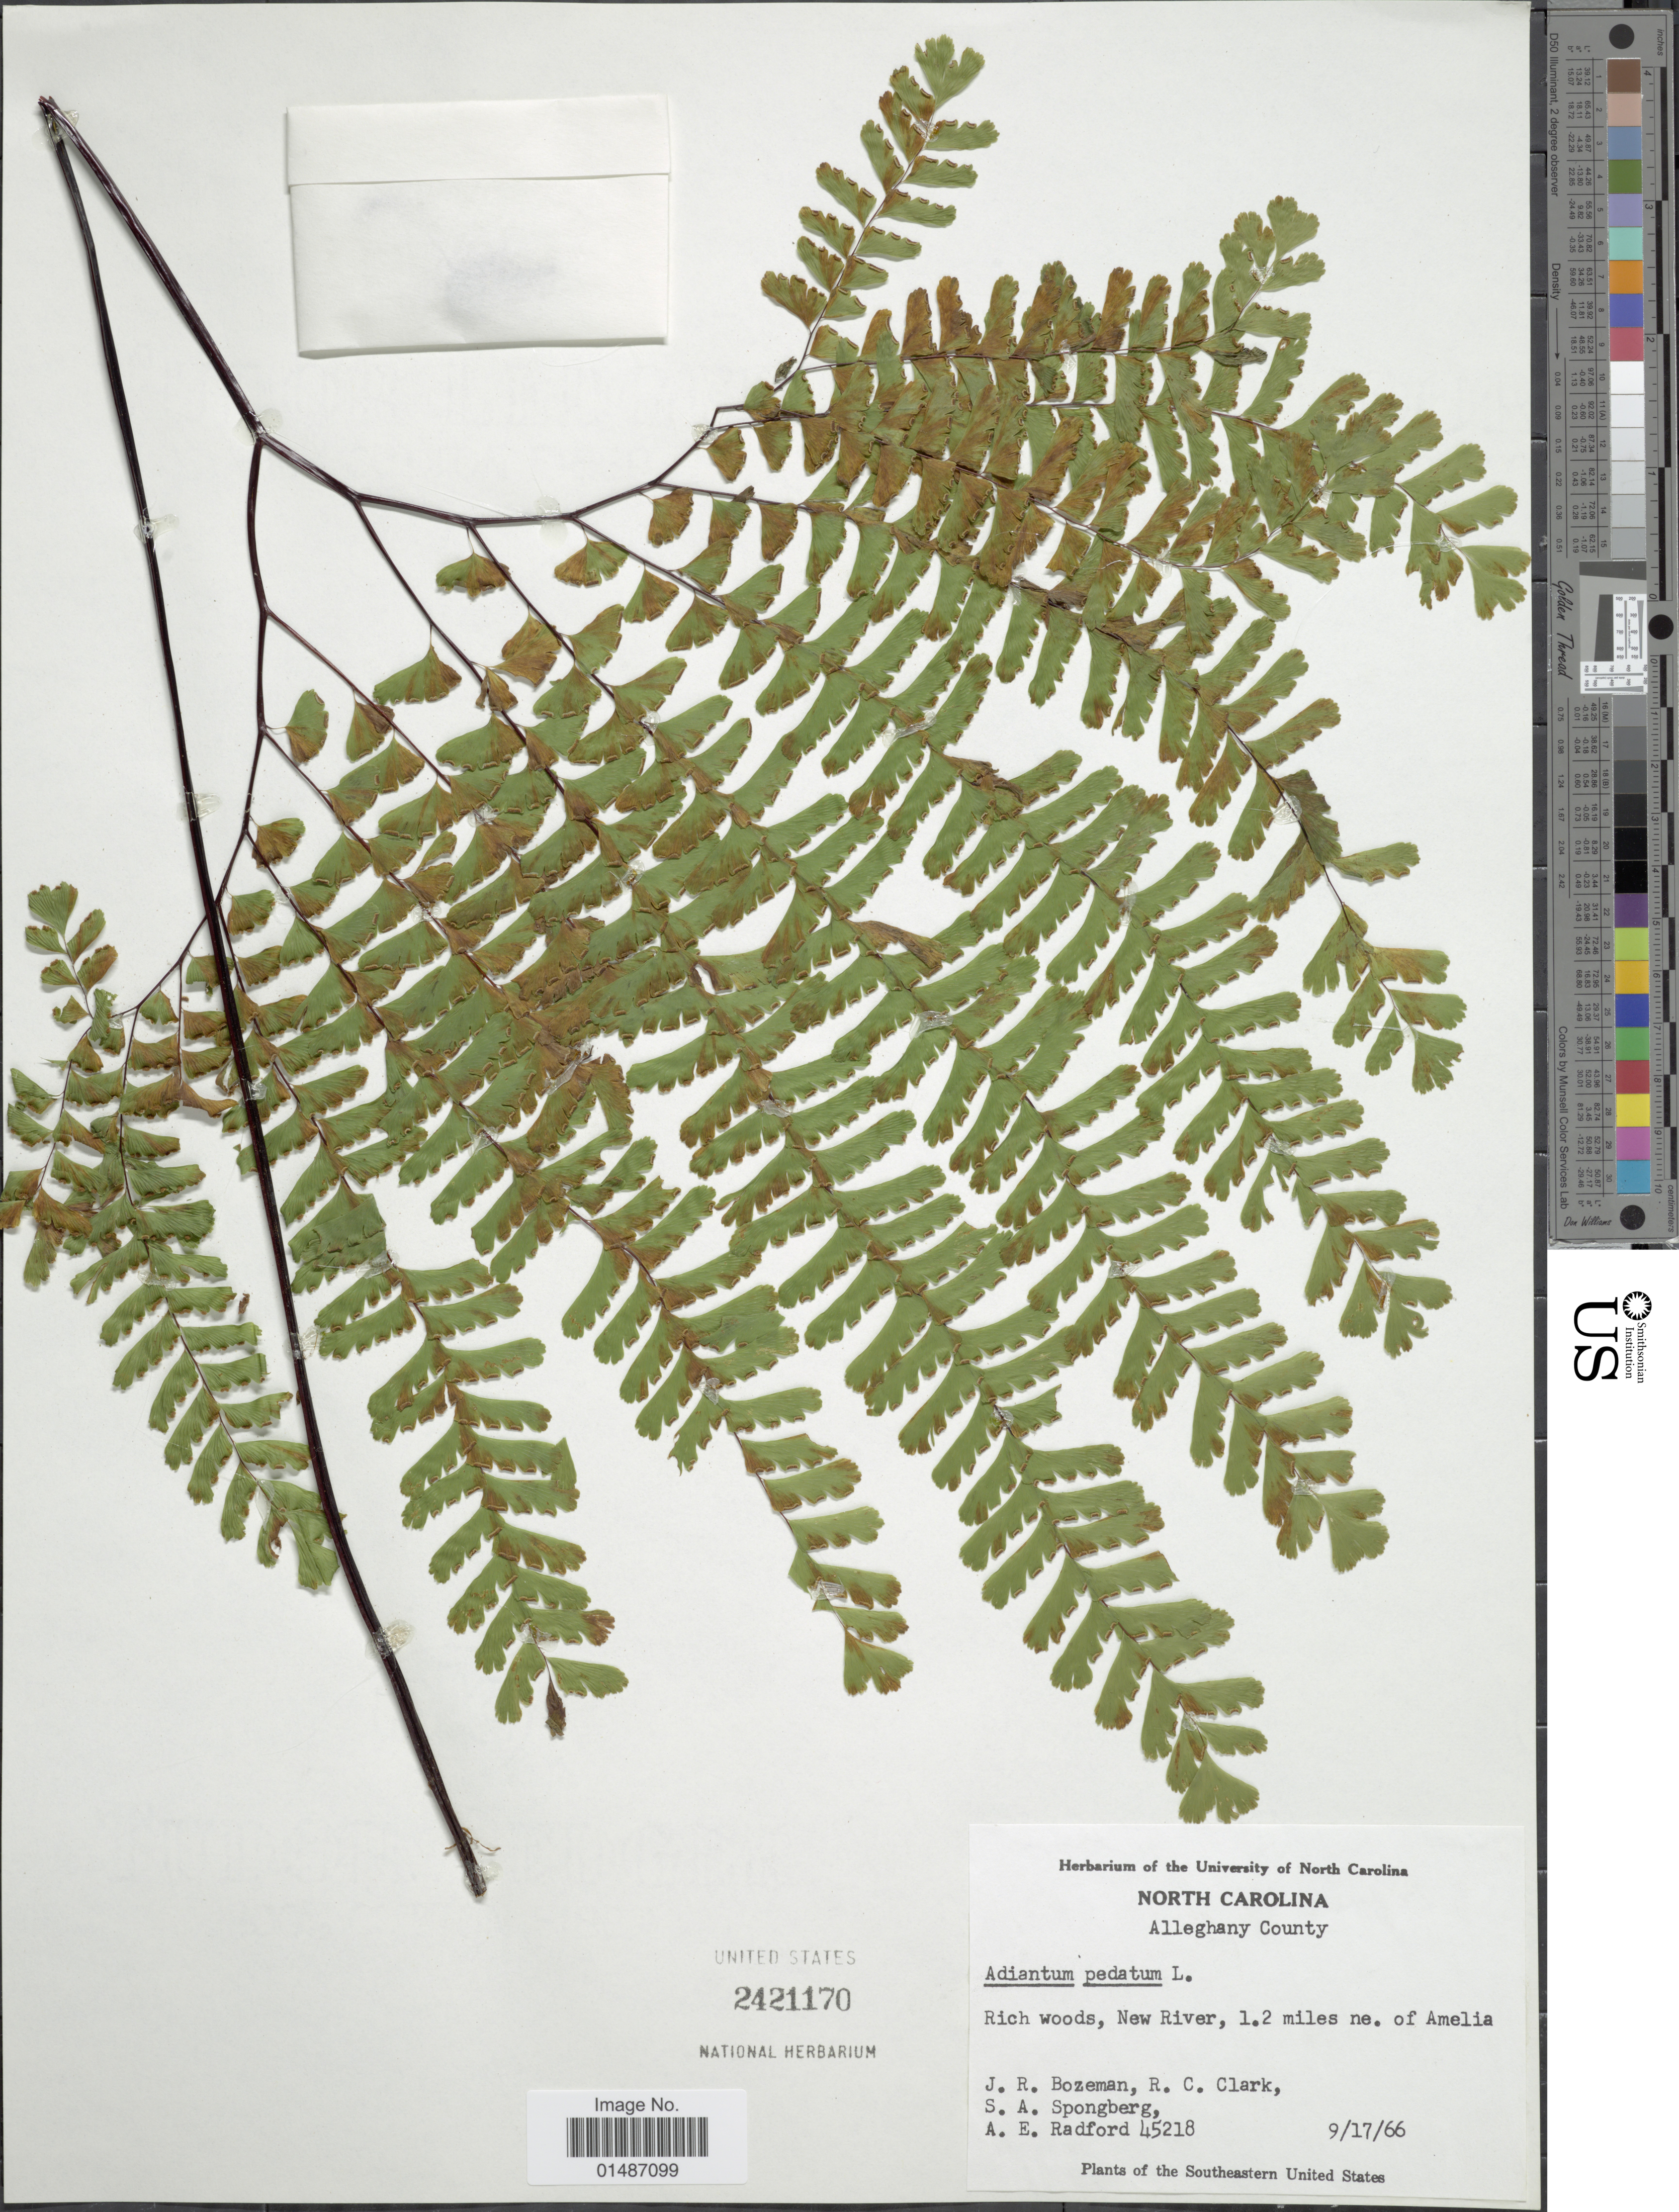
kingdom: Plantae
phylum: Tracheophyta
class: Polypodiopsida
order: Polypodiales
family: Pteridaceae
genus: Adiantum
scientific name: Adiantum pedatum var. pedatum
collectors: J. R. Bozeman, R. C. Clark, S. A.Spongberg & A. E. Radford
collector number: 45218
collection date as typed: Transcribed d/m/y: 17/9/66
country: United States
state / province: North Carolina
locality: Alleghany County. Rich woods, New River, 1.2 miles ne. of Amelia. Southeastern United States.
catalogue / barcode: US 2421170